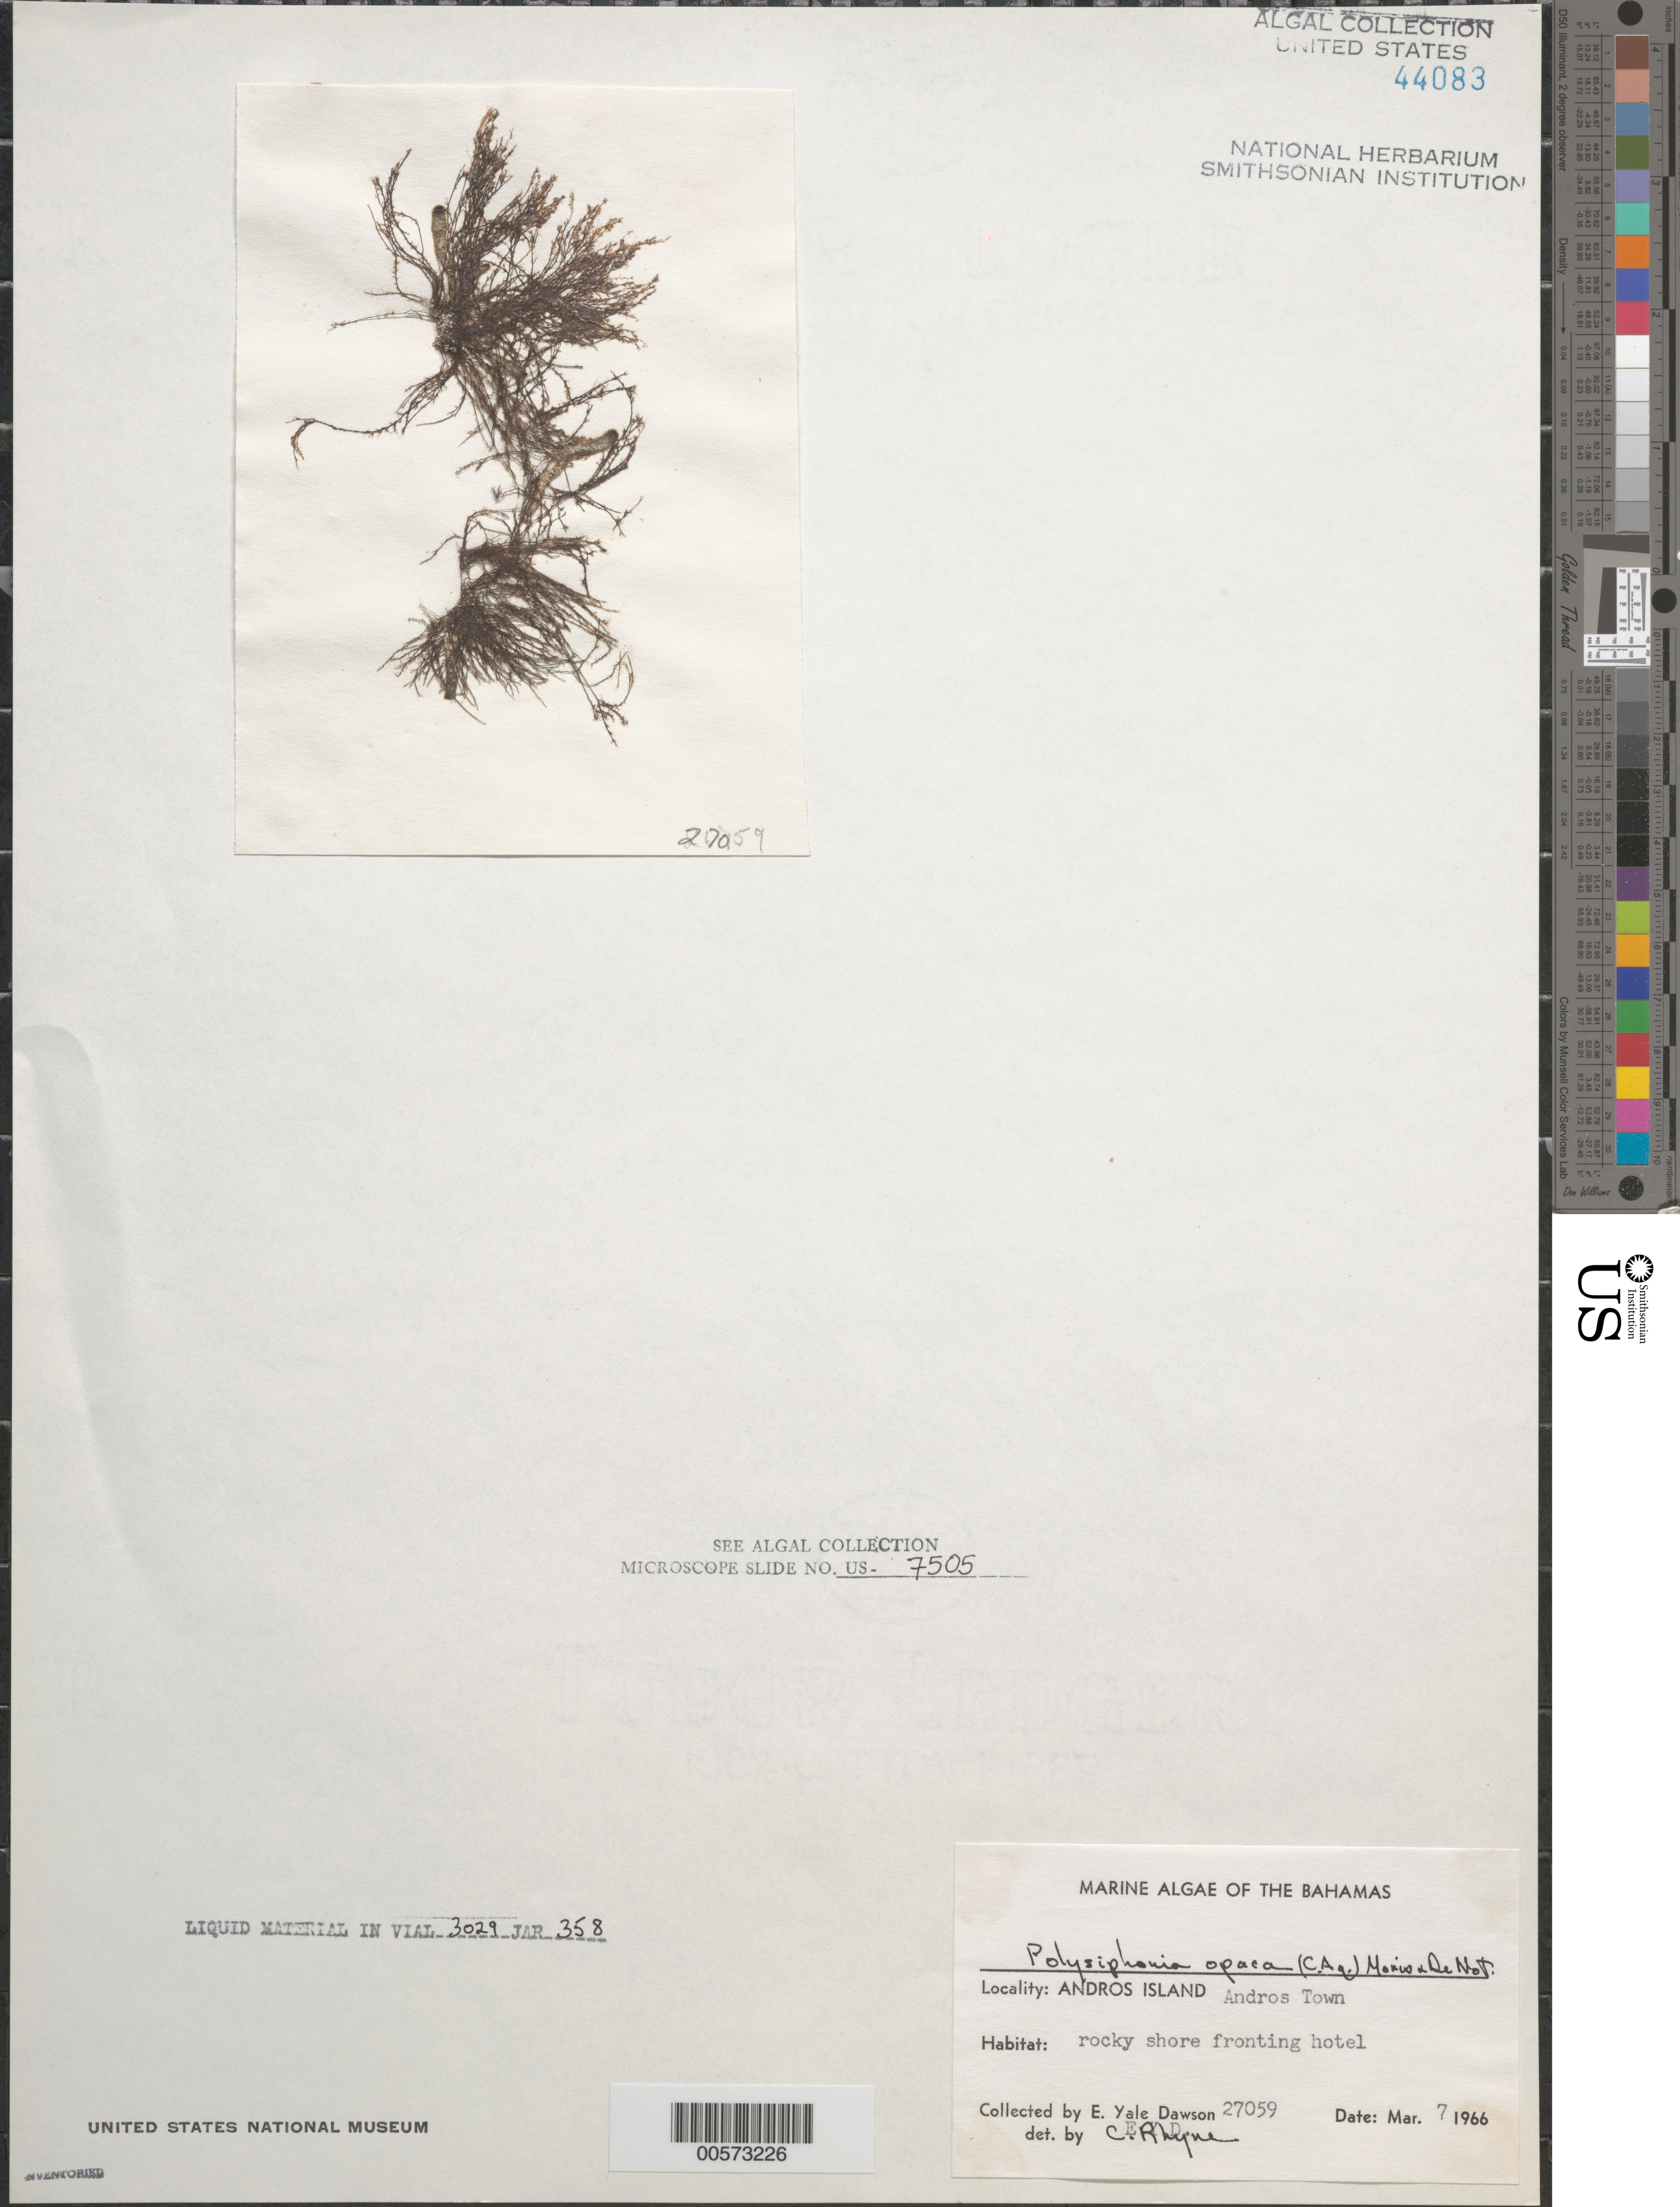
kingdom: Plantae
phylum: Rhodophyta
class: Florideophyceae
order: Ceramiales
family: Rhodomelaceae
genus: Polysiphonia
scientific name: Polysiphonia opaca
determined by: Rhyne, C. F.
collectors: E. Y. Dawson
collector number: EYD 27059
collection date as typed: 07 Mar 1966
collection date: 1966-03-07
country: Bahamas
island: Andros Island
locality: Andros Town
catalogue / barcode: US 44083